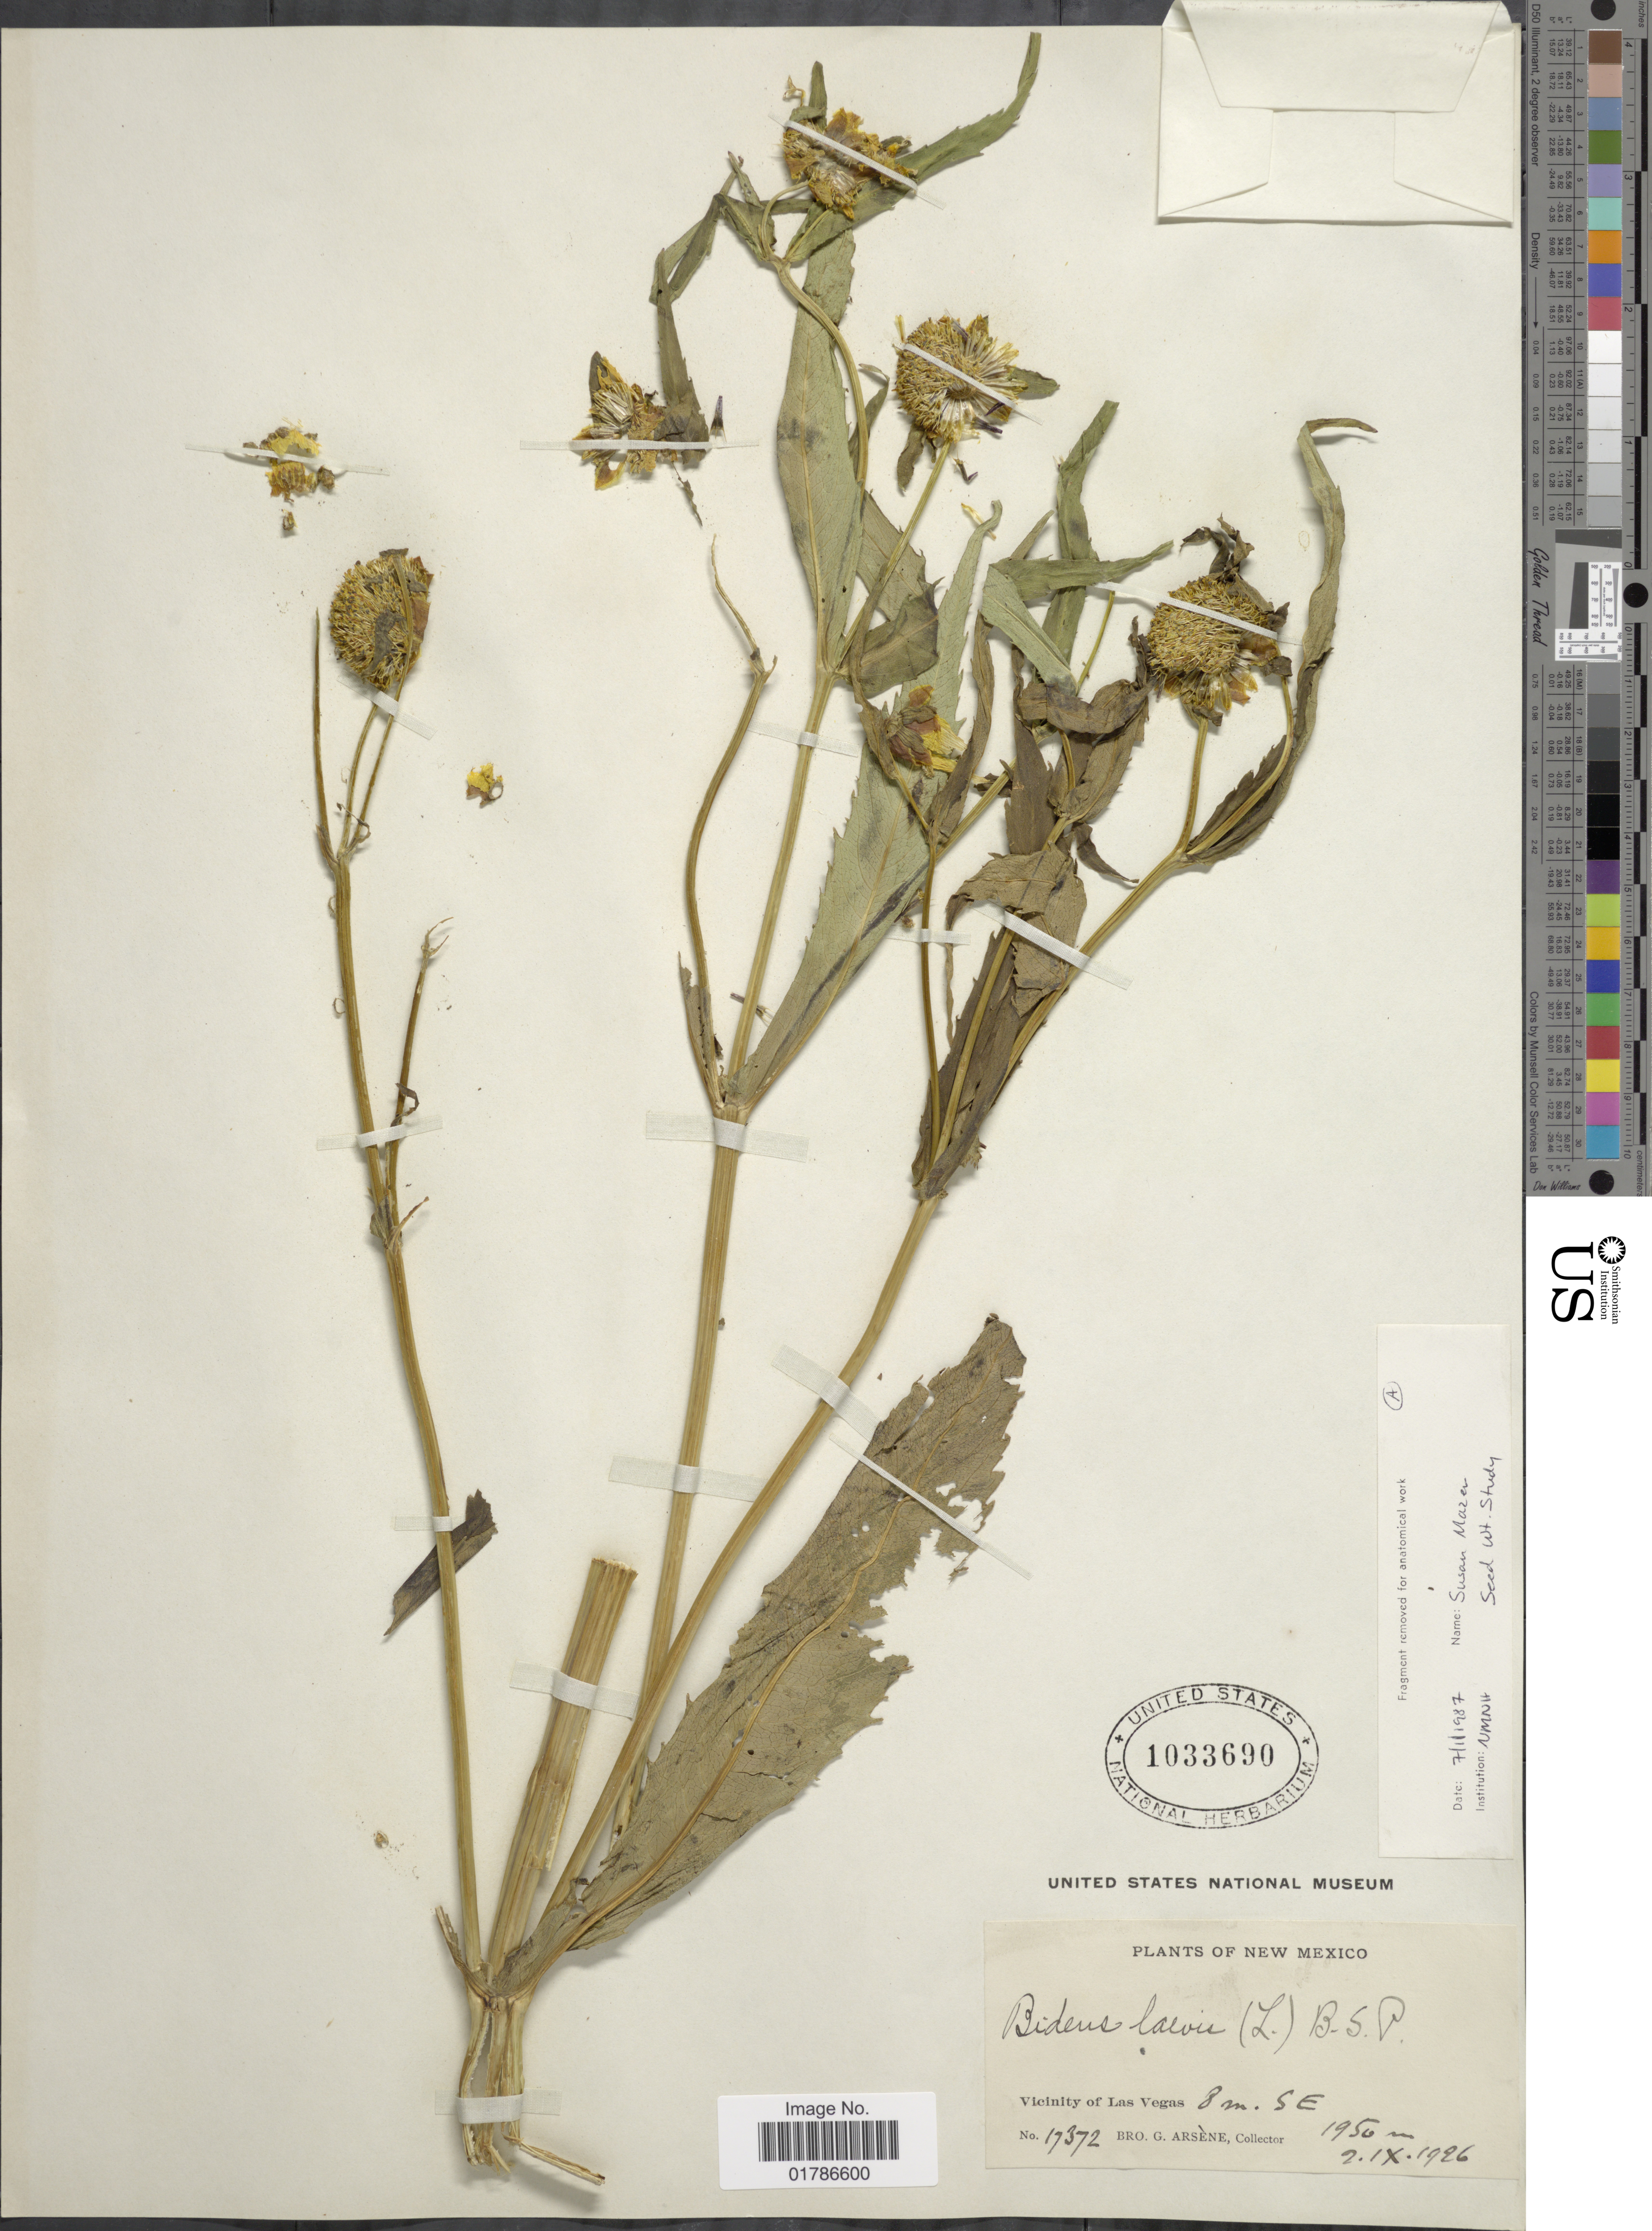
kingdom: Plantae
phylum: Tracheophyta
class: Magnoliopsida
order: Asterales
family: Asteraceae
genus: Bidens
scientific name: Bidens laevis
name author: (L.) Britton, Stearns & Poggenb.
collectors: Bro. G. Arsène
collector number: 17372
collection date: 1926-09-02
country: United States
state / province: New Mexico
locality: Vicinity of Las Vegas, 8m. SE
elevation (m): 1950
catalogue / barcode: US 1033690